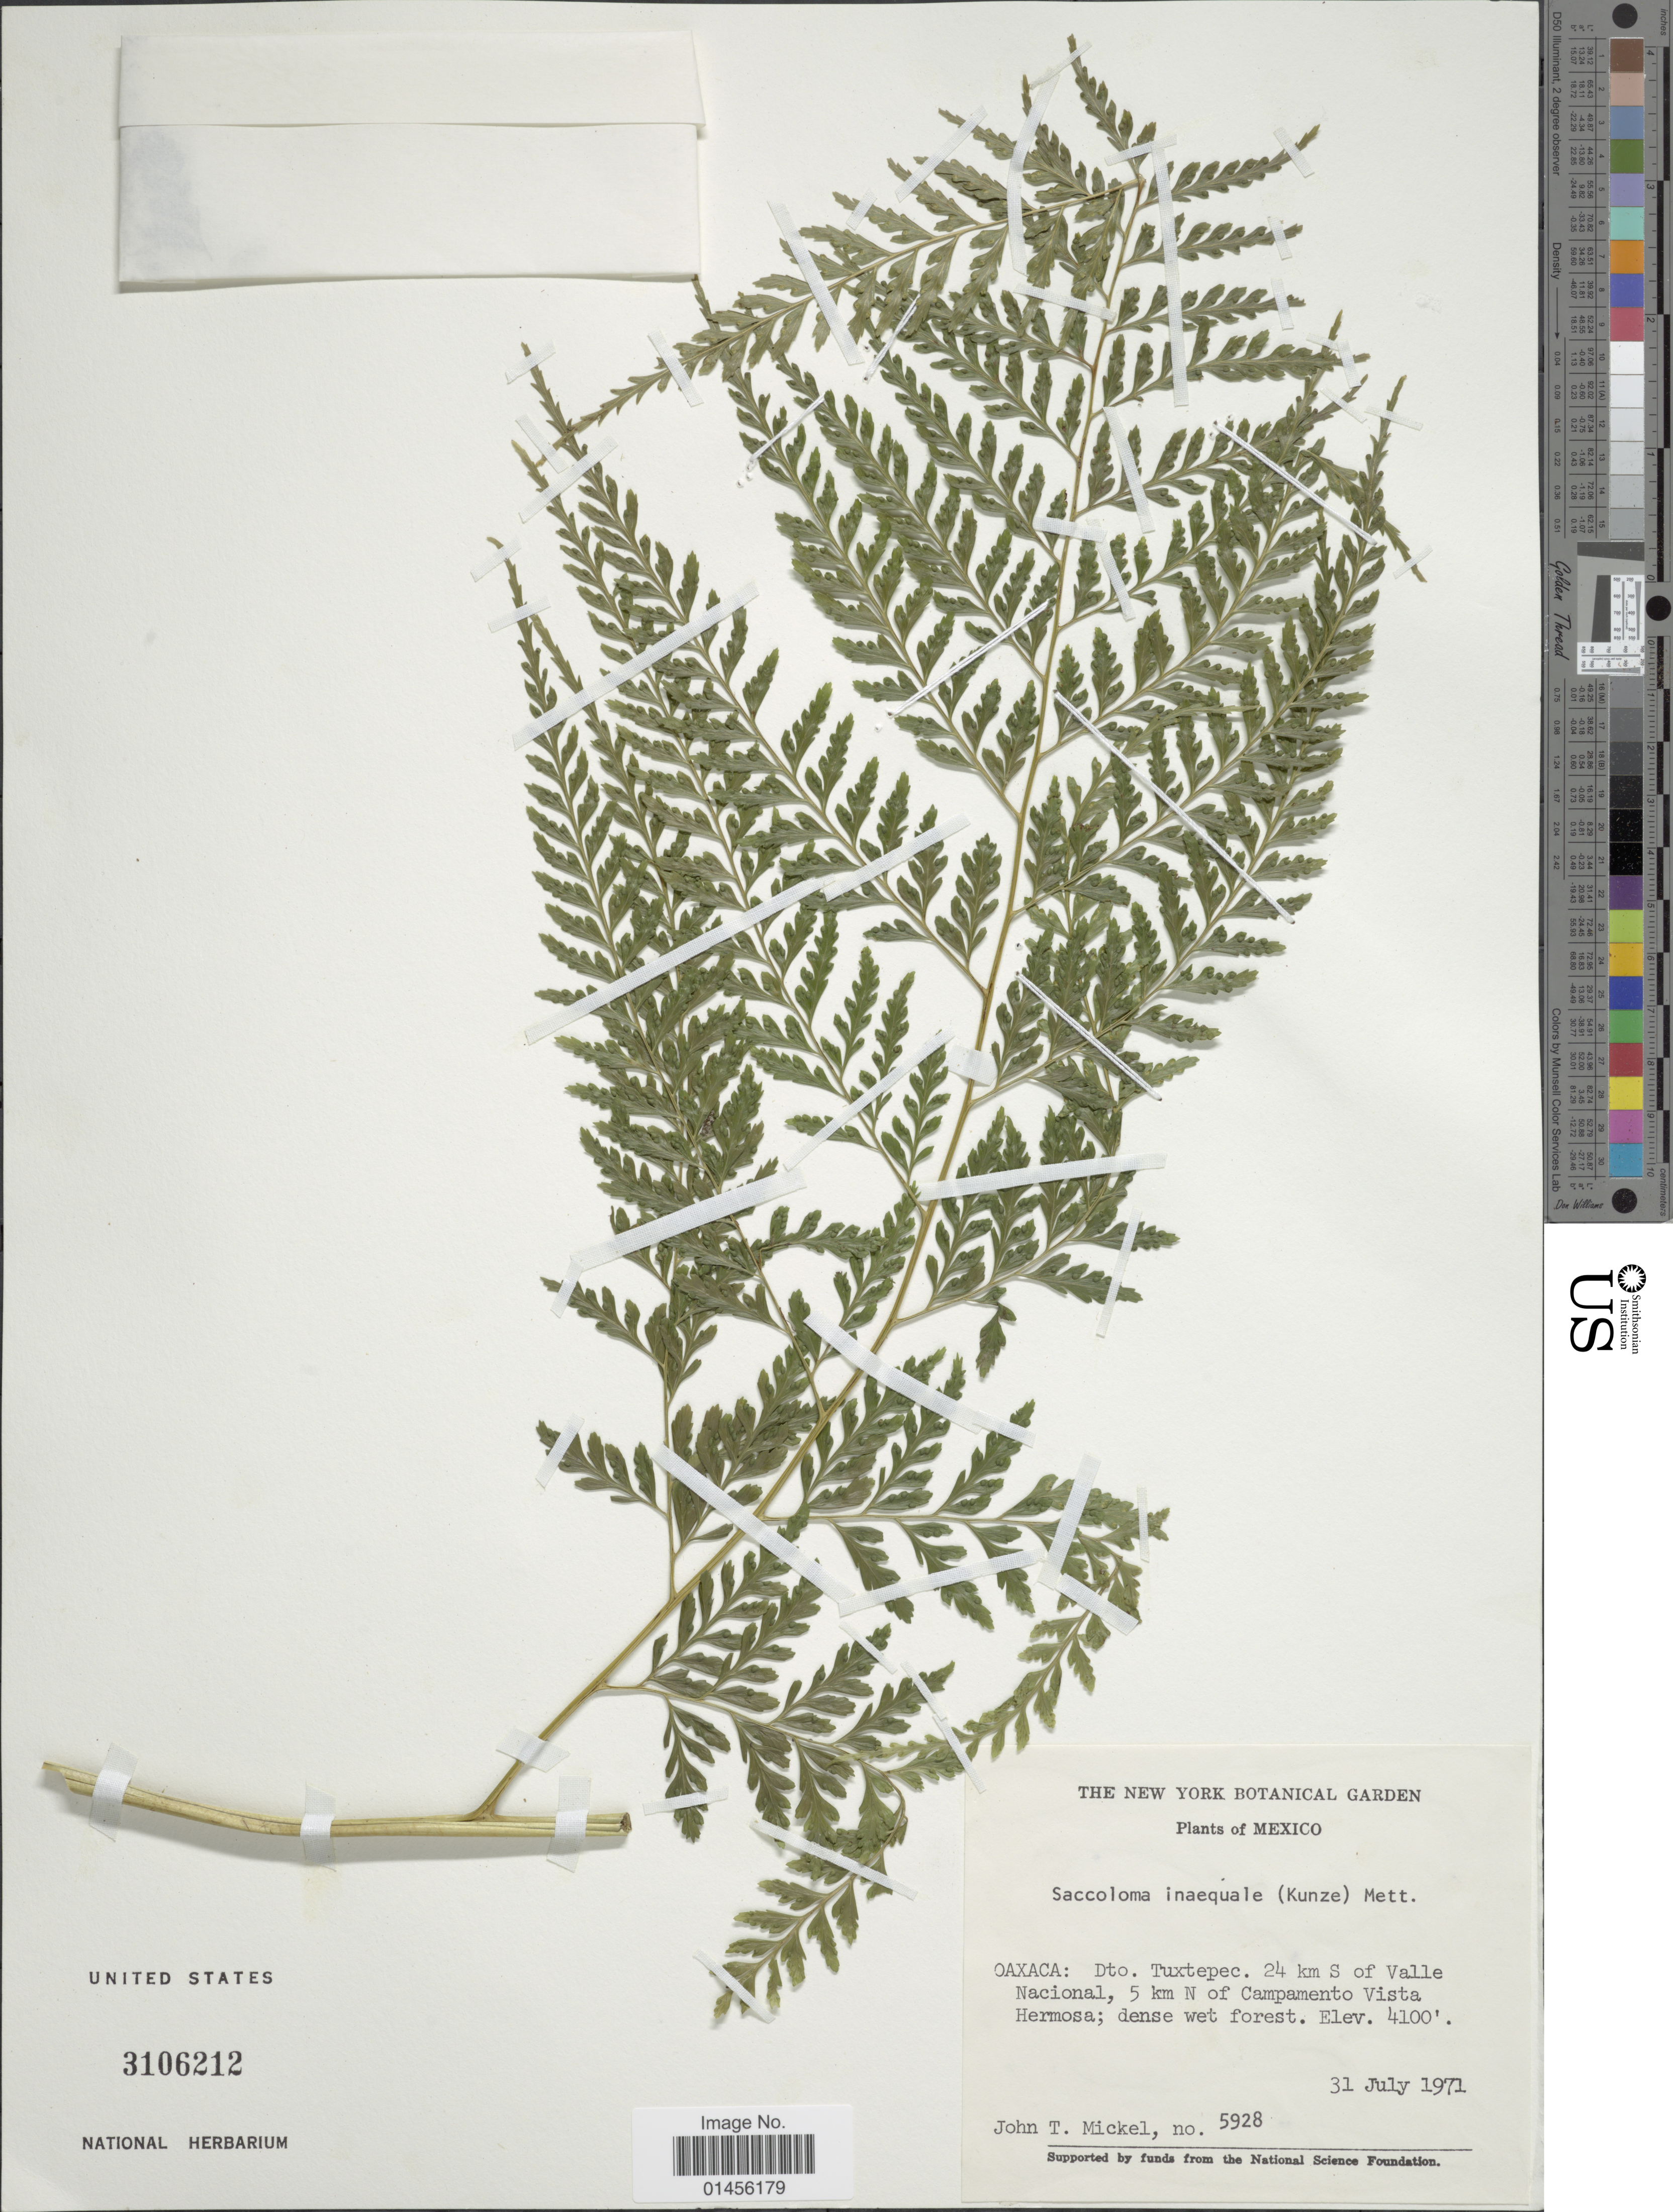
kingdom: Plantae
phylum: Tracheophyta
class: Polypodiopsida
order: Polypodiales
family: Saccolomataceae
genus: Saccoloma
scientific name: Saccoloma inaequale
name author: (Kunze) Mett.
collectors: J. T. Mickel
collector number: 5928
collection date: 1971-07-31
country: Mexico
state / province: Oaxaca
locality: Dto. Tuxtepex. 24 km S of Valle Nacional, 5 km N of Campamento Vista Hermosa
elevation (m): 1250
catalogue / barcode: US 3106212